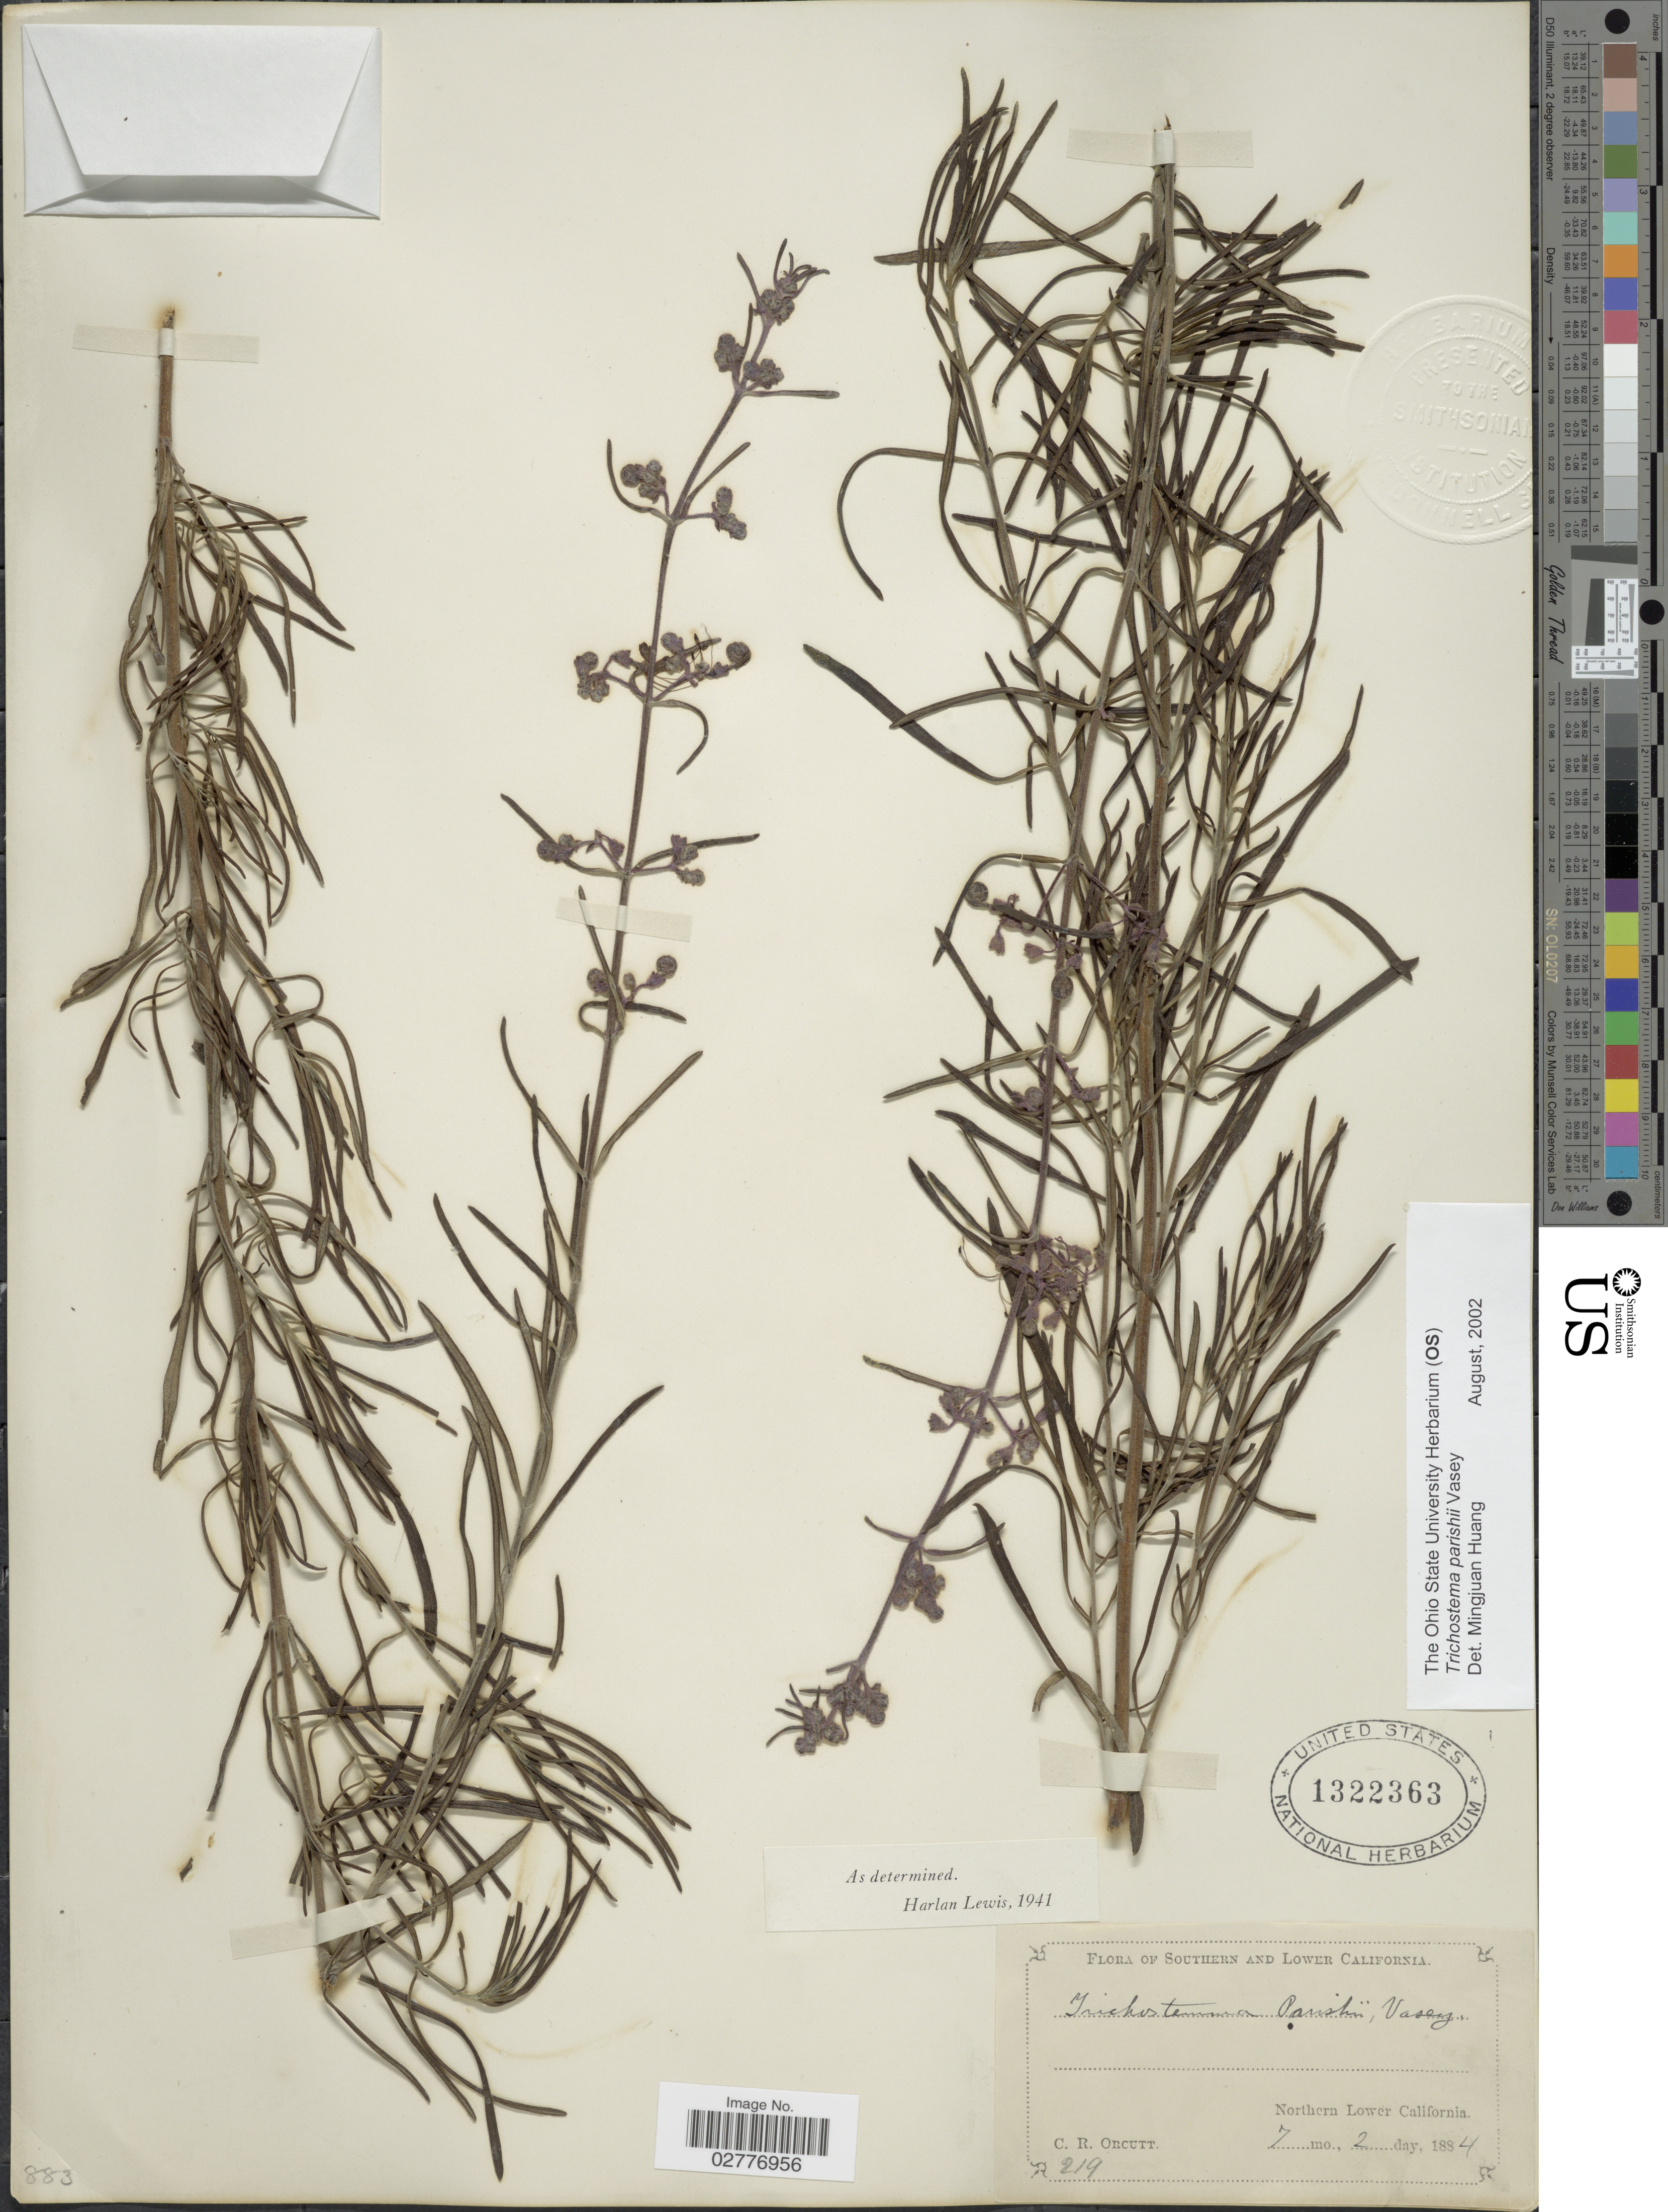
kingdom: Plantae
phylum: Tracheophyta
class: Magnoliopsida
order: Lamiales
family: Lamiaceae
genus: Trichostema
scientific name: Trichostema parishii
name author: Vasey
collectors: C. R. Orcutt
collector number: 219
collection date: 1884-07-02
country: Mexico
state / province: Baja California Norte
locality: Northern Lower California.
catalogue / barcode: US 1322363